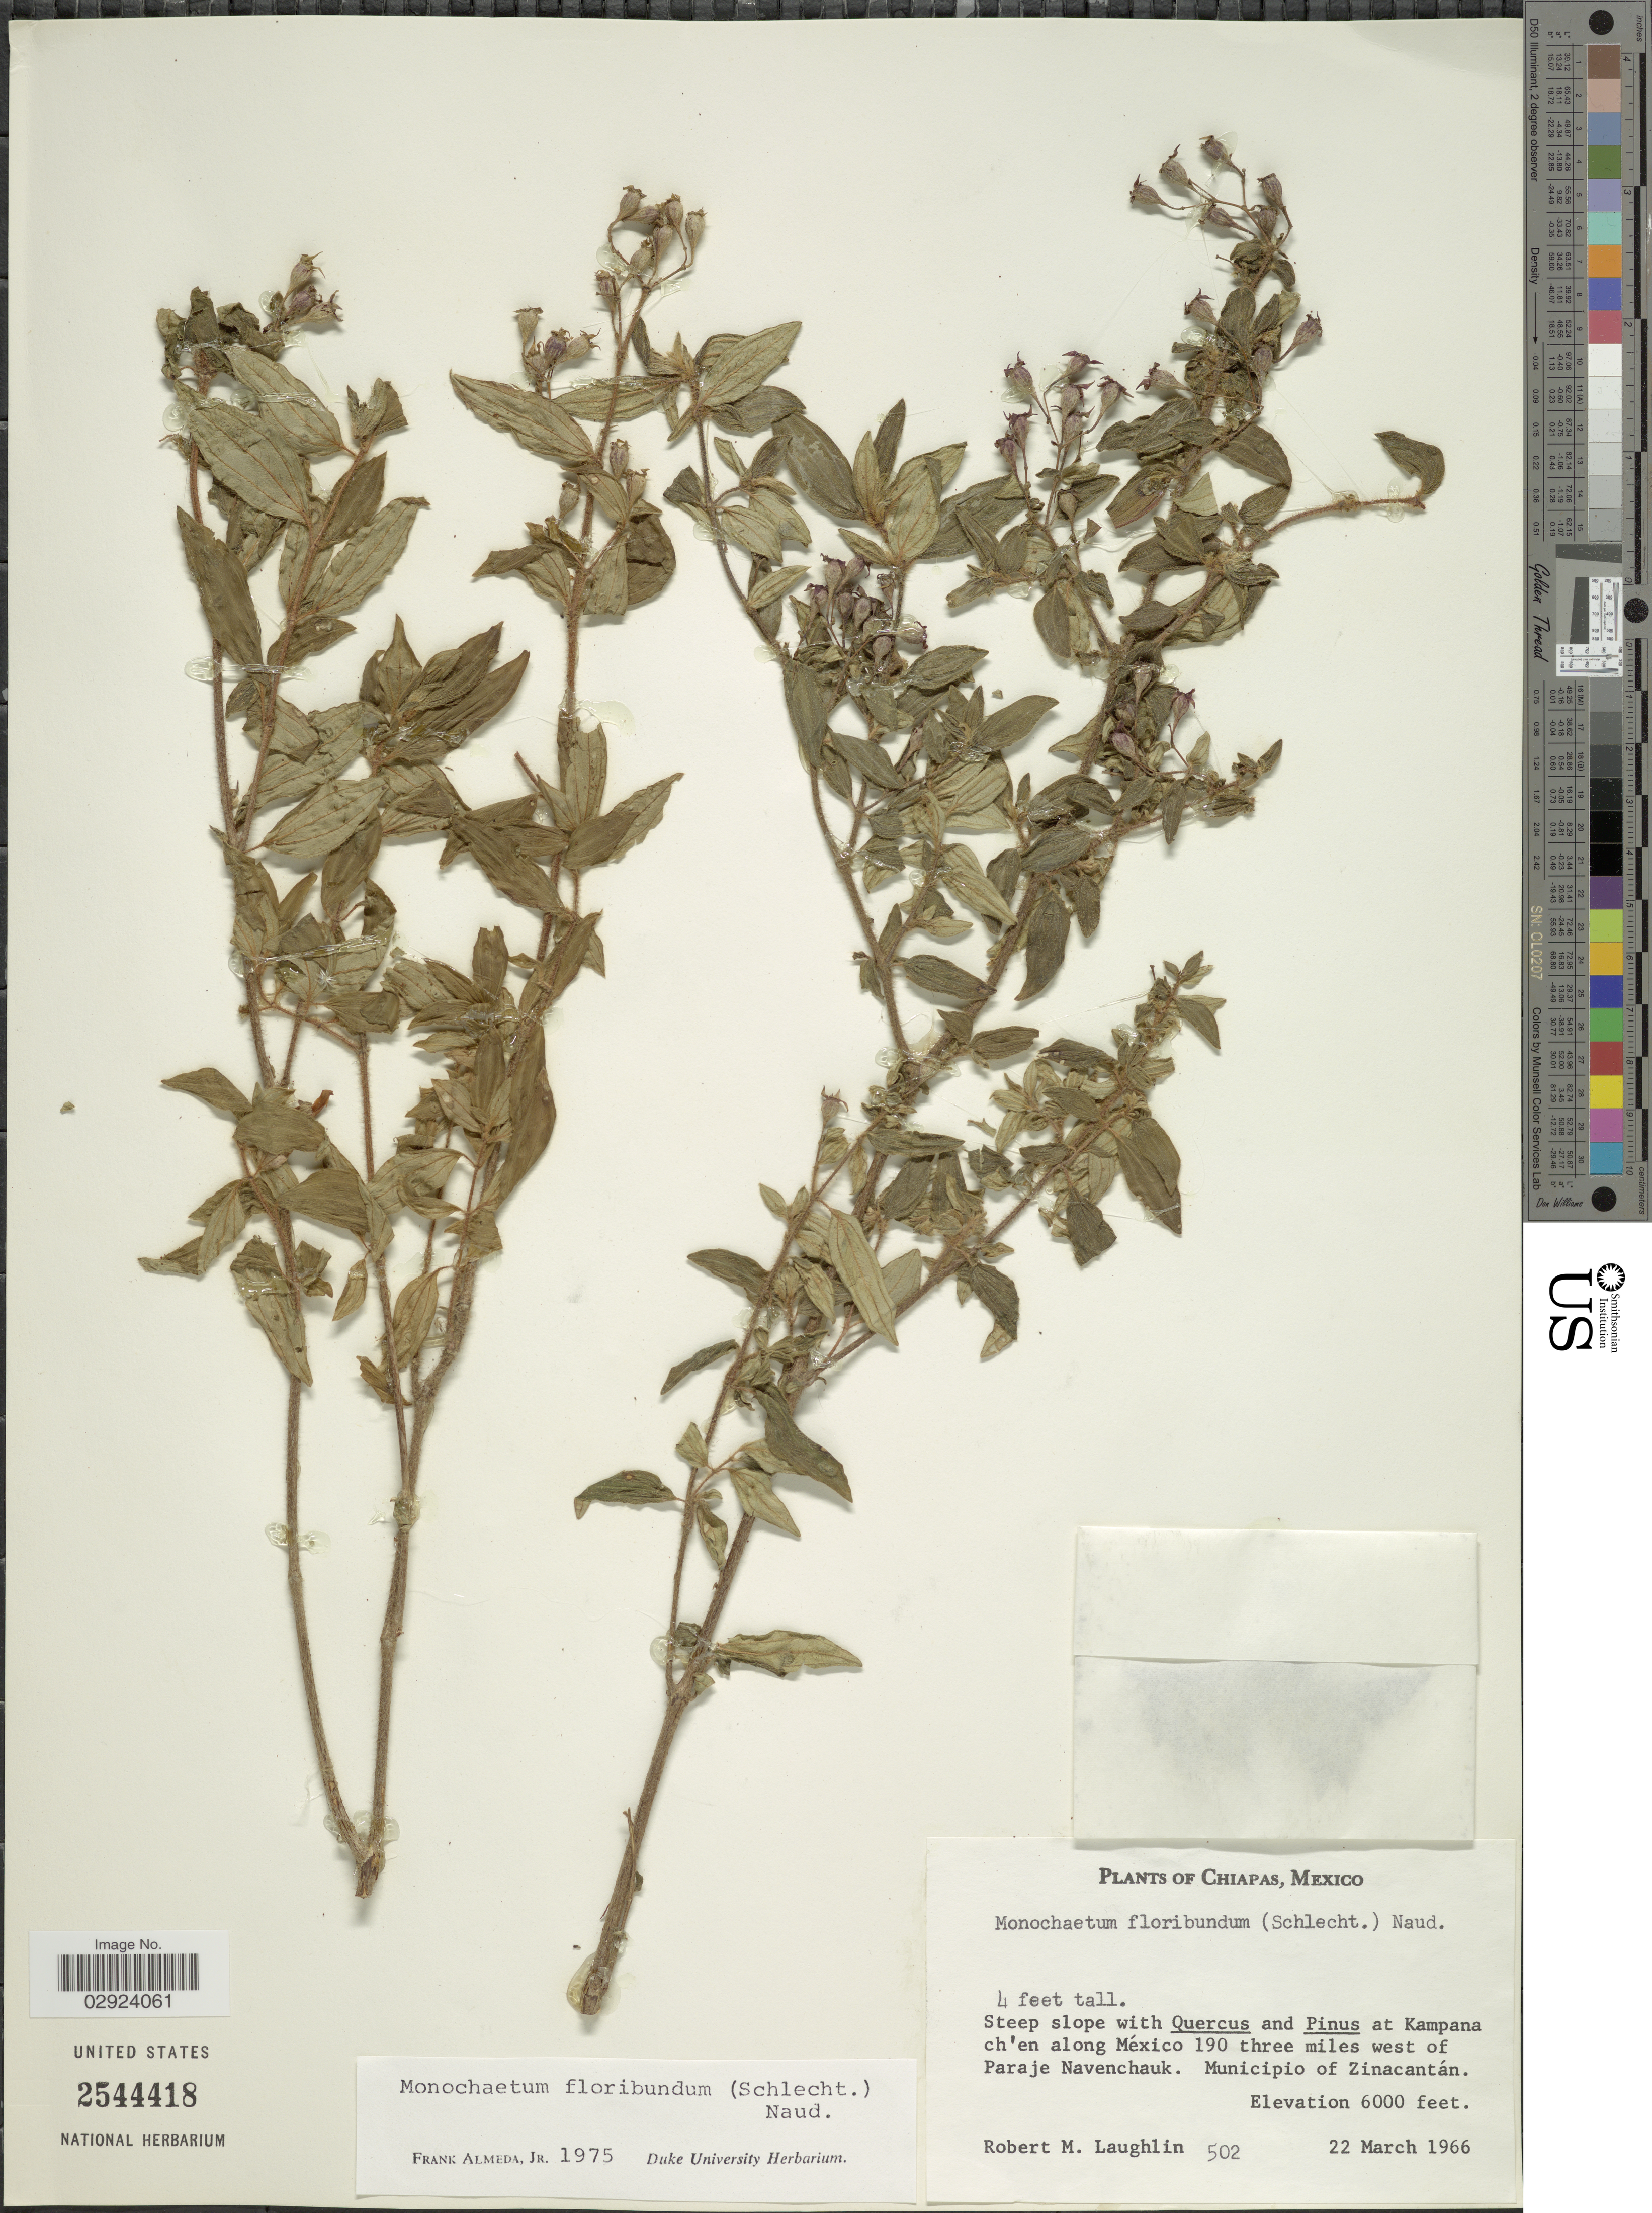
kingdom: Plantae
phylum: Tracheophyta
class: Magnoliopsida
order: Myrtales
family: Melastomataceae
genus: Monochaetum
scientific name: Monochaetum floribundum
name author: (Schltdl.) Naudin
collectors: R. M. Laughlin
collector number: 502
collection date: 1966-03-22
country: Mexico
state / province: Chiapas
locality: Kampana ch'en along México 190 three miles west of Paraje Navenchauk. Municipio Zinacantán.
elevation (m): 1829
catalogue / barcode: US 2544418